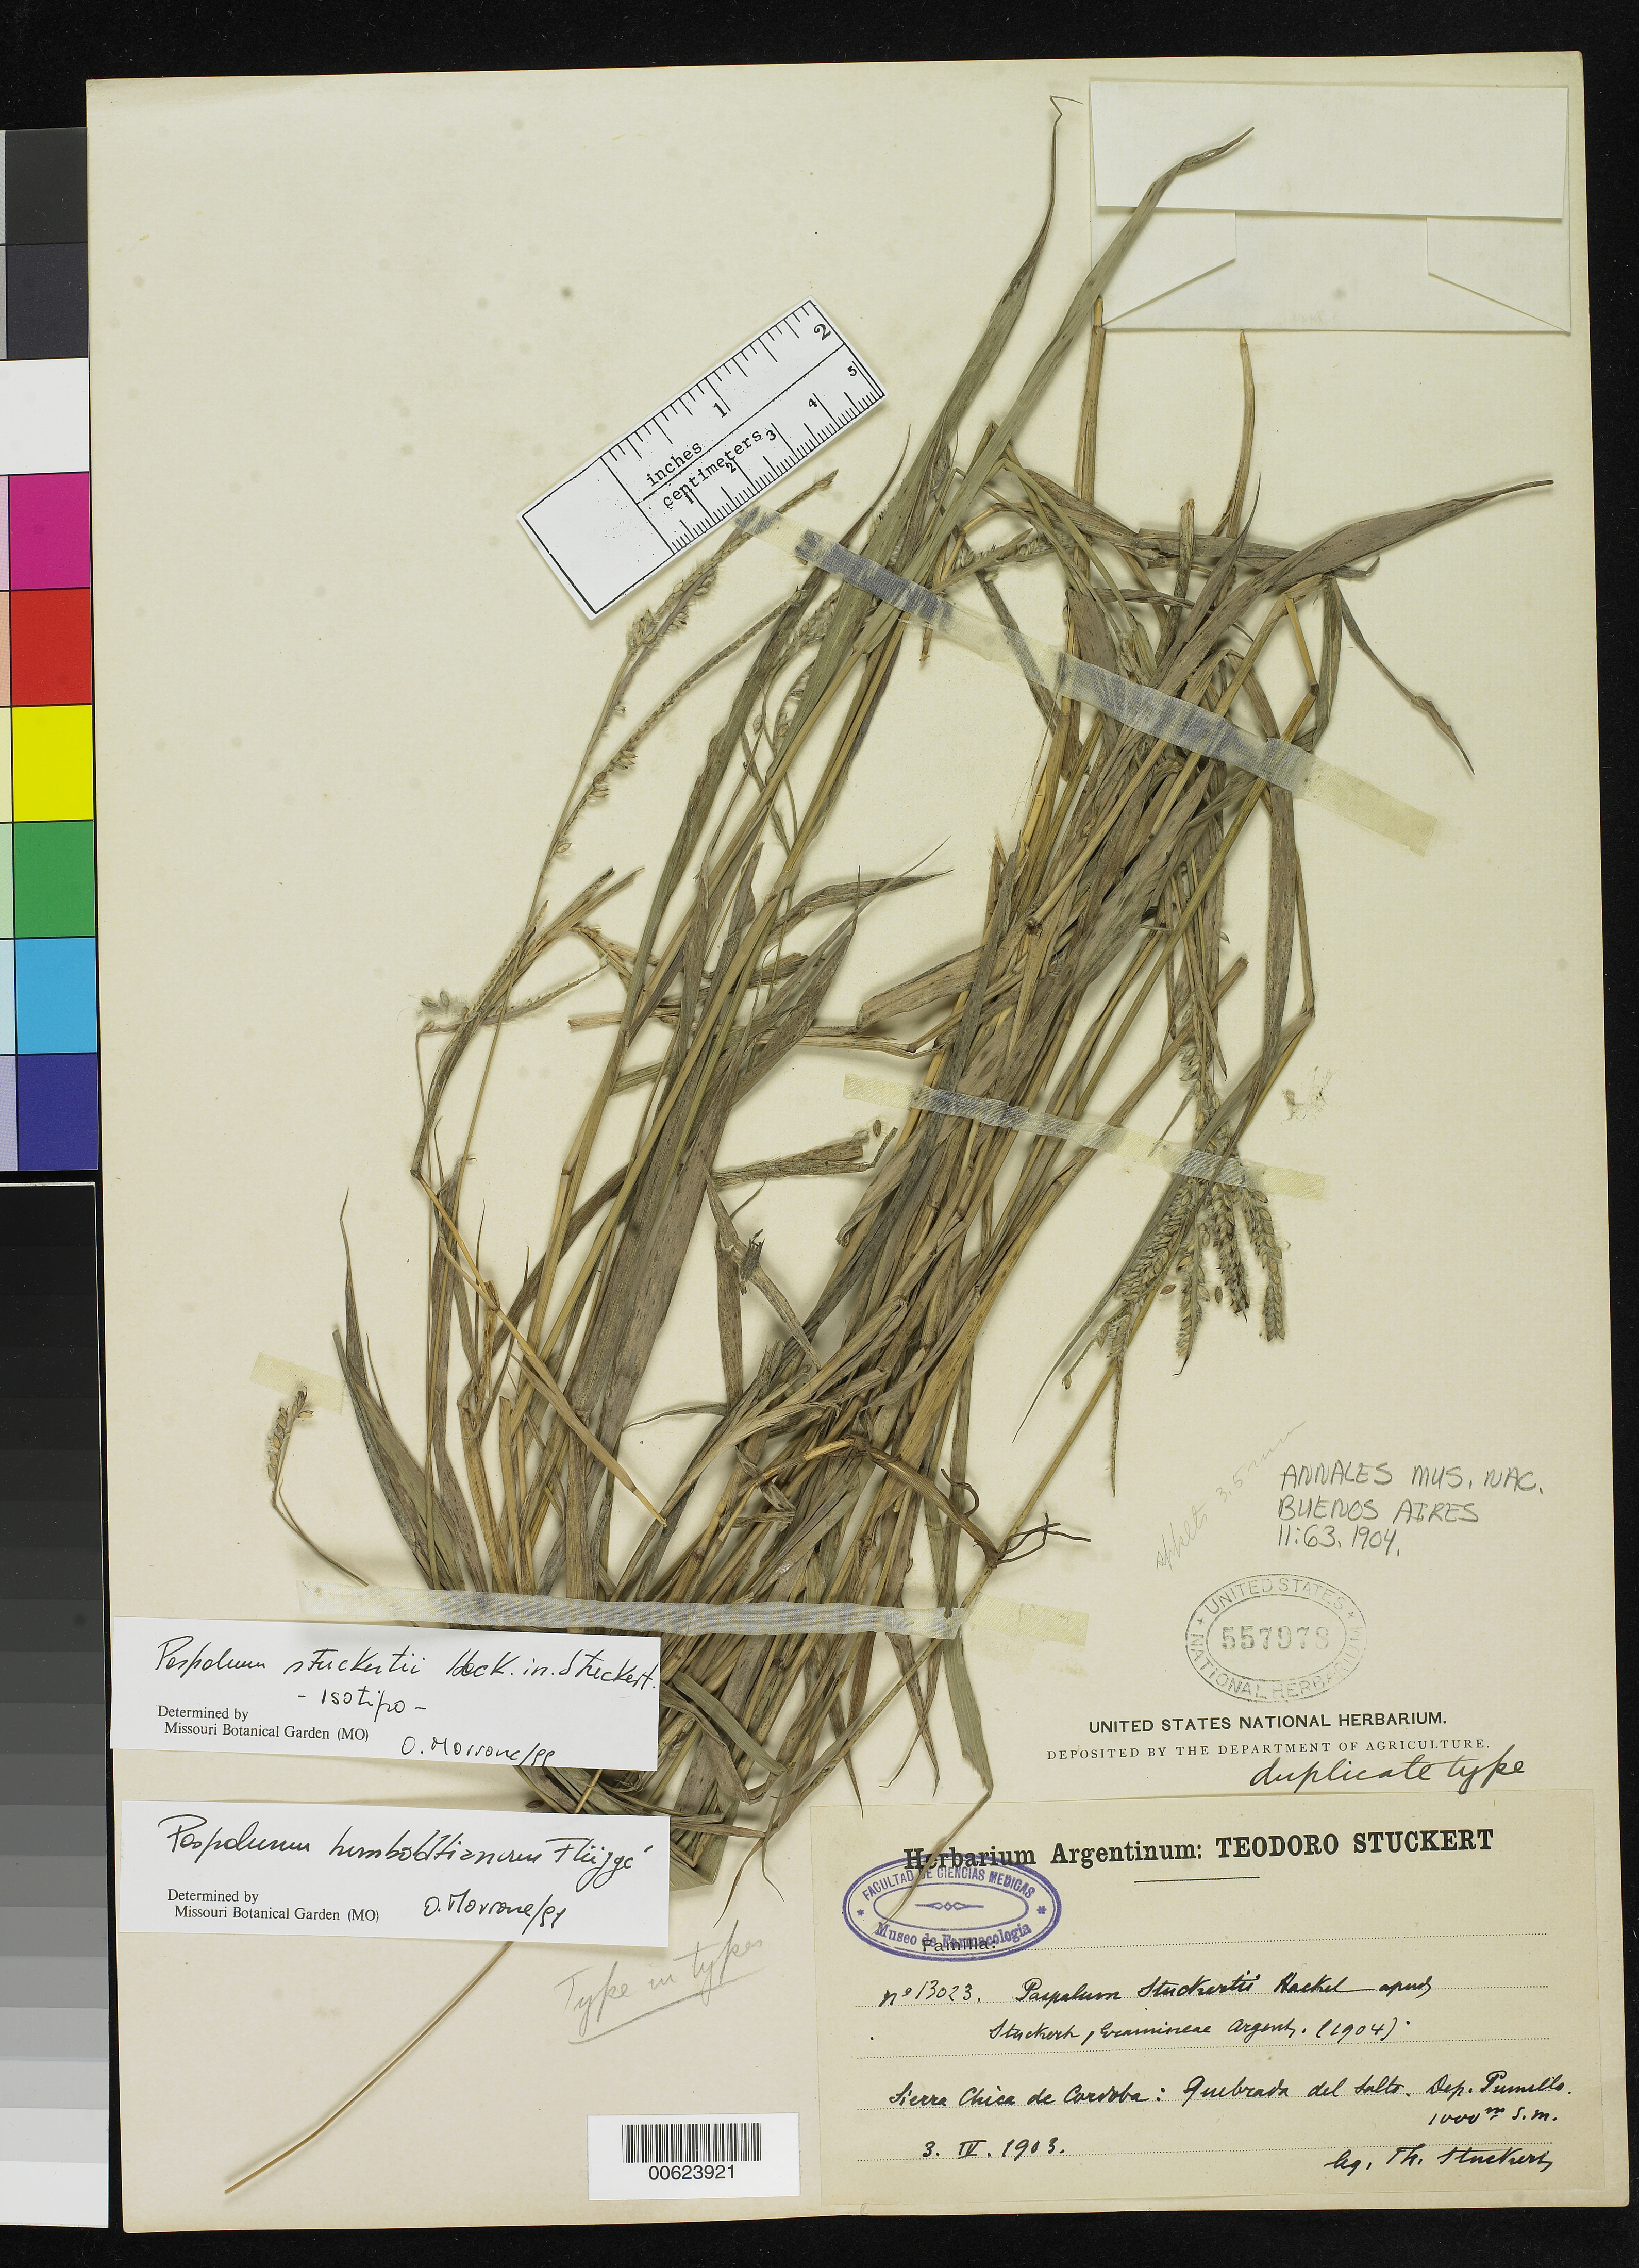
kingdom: Plantae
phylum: Tracheophyta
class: Liliopsida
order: Poales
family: Poaceae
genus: Paspalum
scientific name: Paspalum stuckertii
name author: Hack. in Stuck.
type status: Isotype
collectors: T. Stuckert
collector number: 13023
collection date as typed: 03 Apr 1903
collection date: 1903-04-03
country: Argentina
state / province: Córdoba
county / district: Punilla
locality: Sierra Chica de Cordoba, Quebrada del Salto.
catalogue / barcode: US 557978